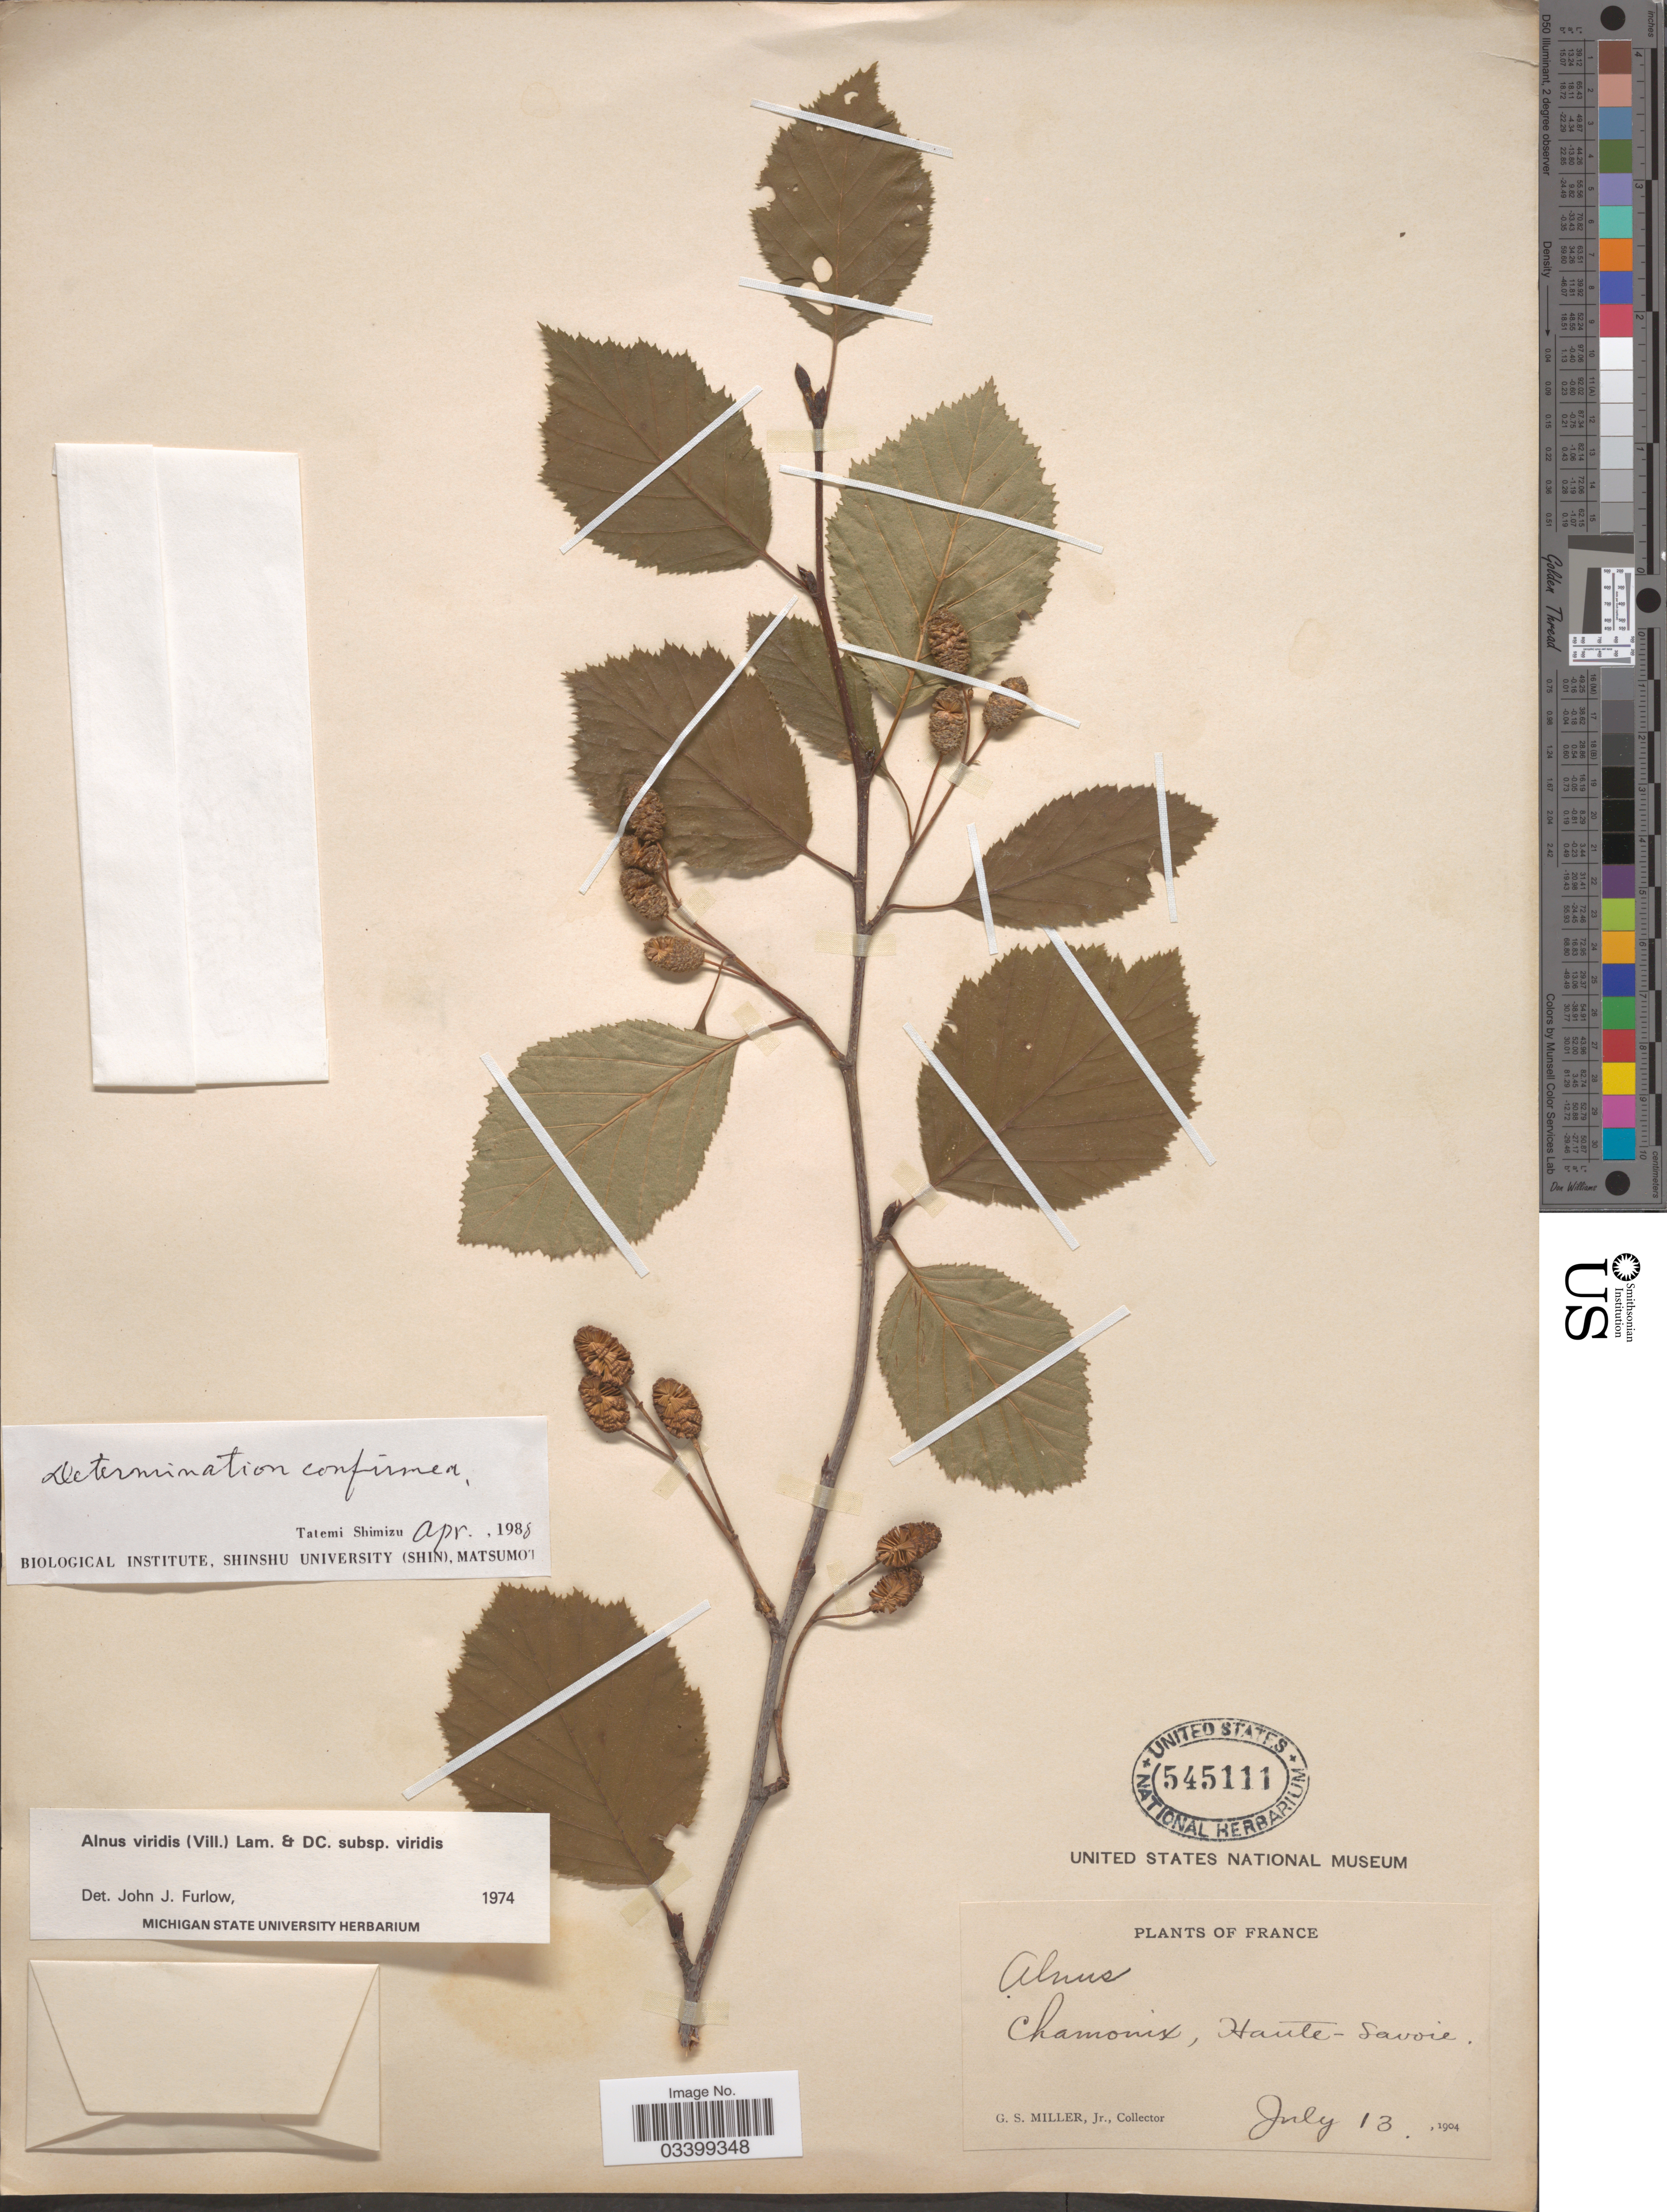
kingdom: Plantae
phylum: Tracheophyta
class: Magnoliopsida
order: Fagales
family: Betulaceae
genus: Alnus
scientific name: Alnus viridis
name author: (Chaix) DC.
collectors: G. S. Miller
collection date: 1904-07-13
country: France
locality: Chamonix, Haute-Savoie.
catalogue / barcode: US 545111